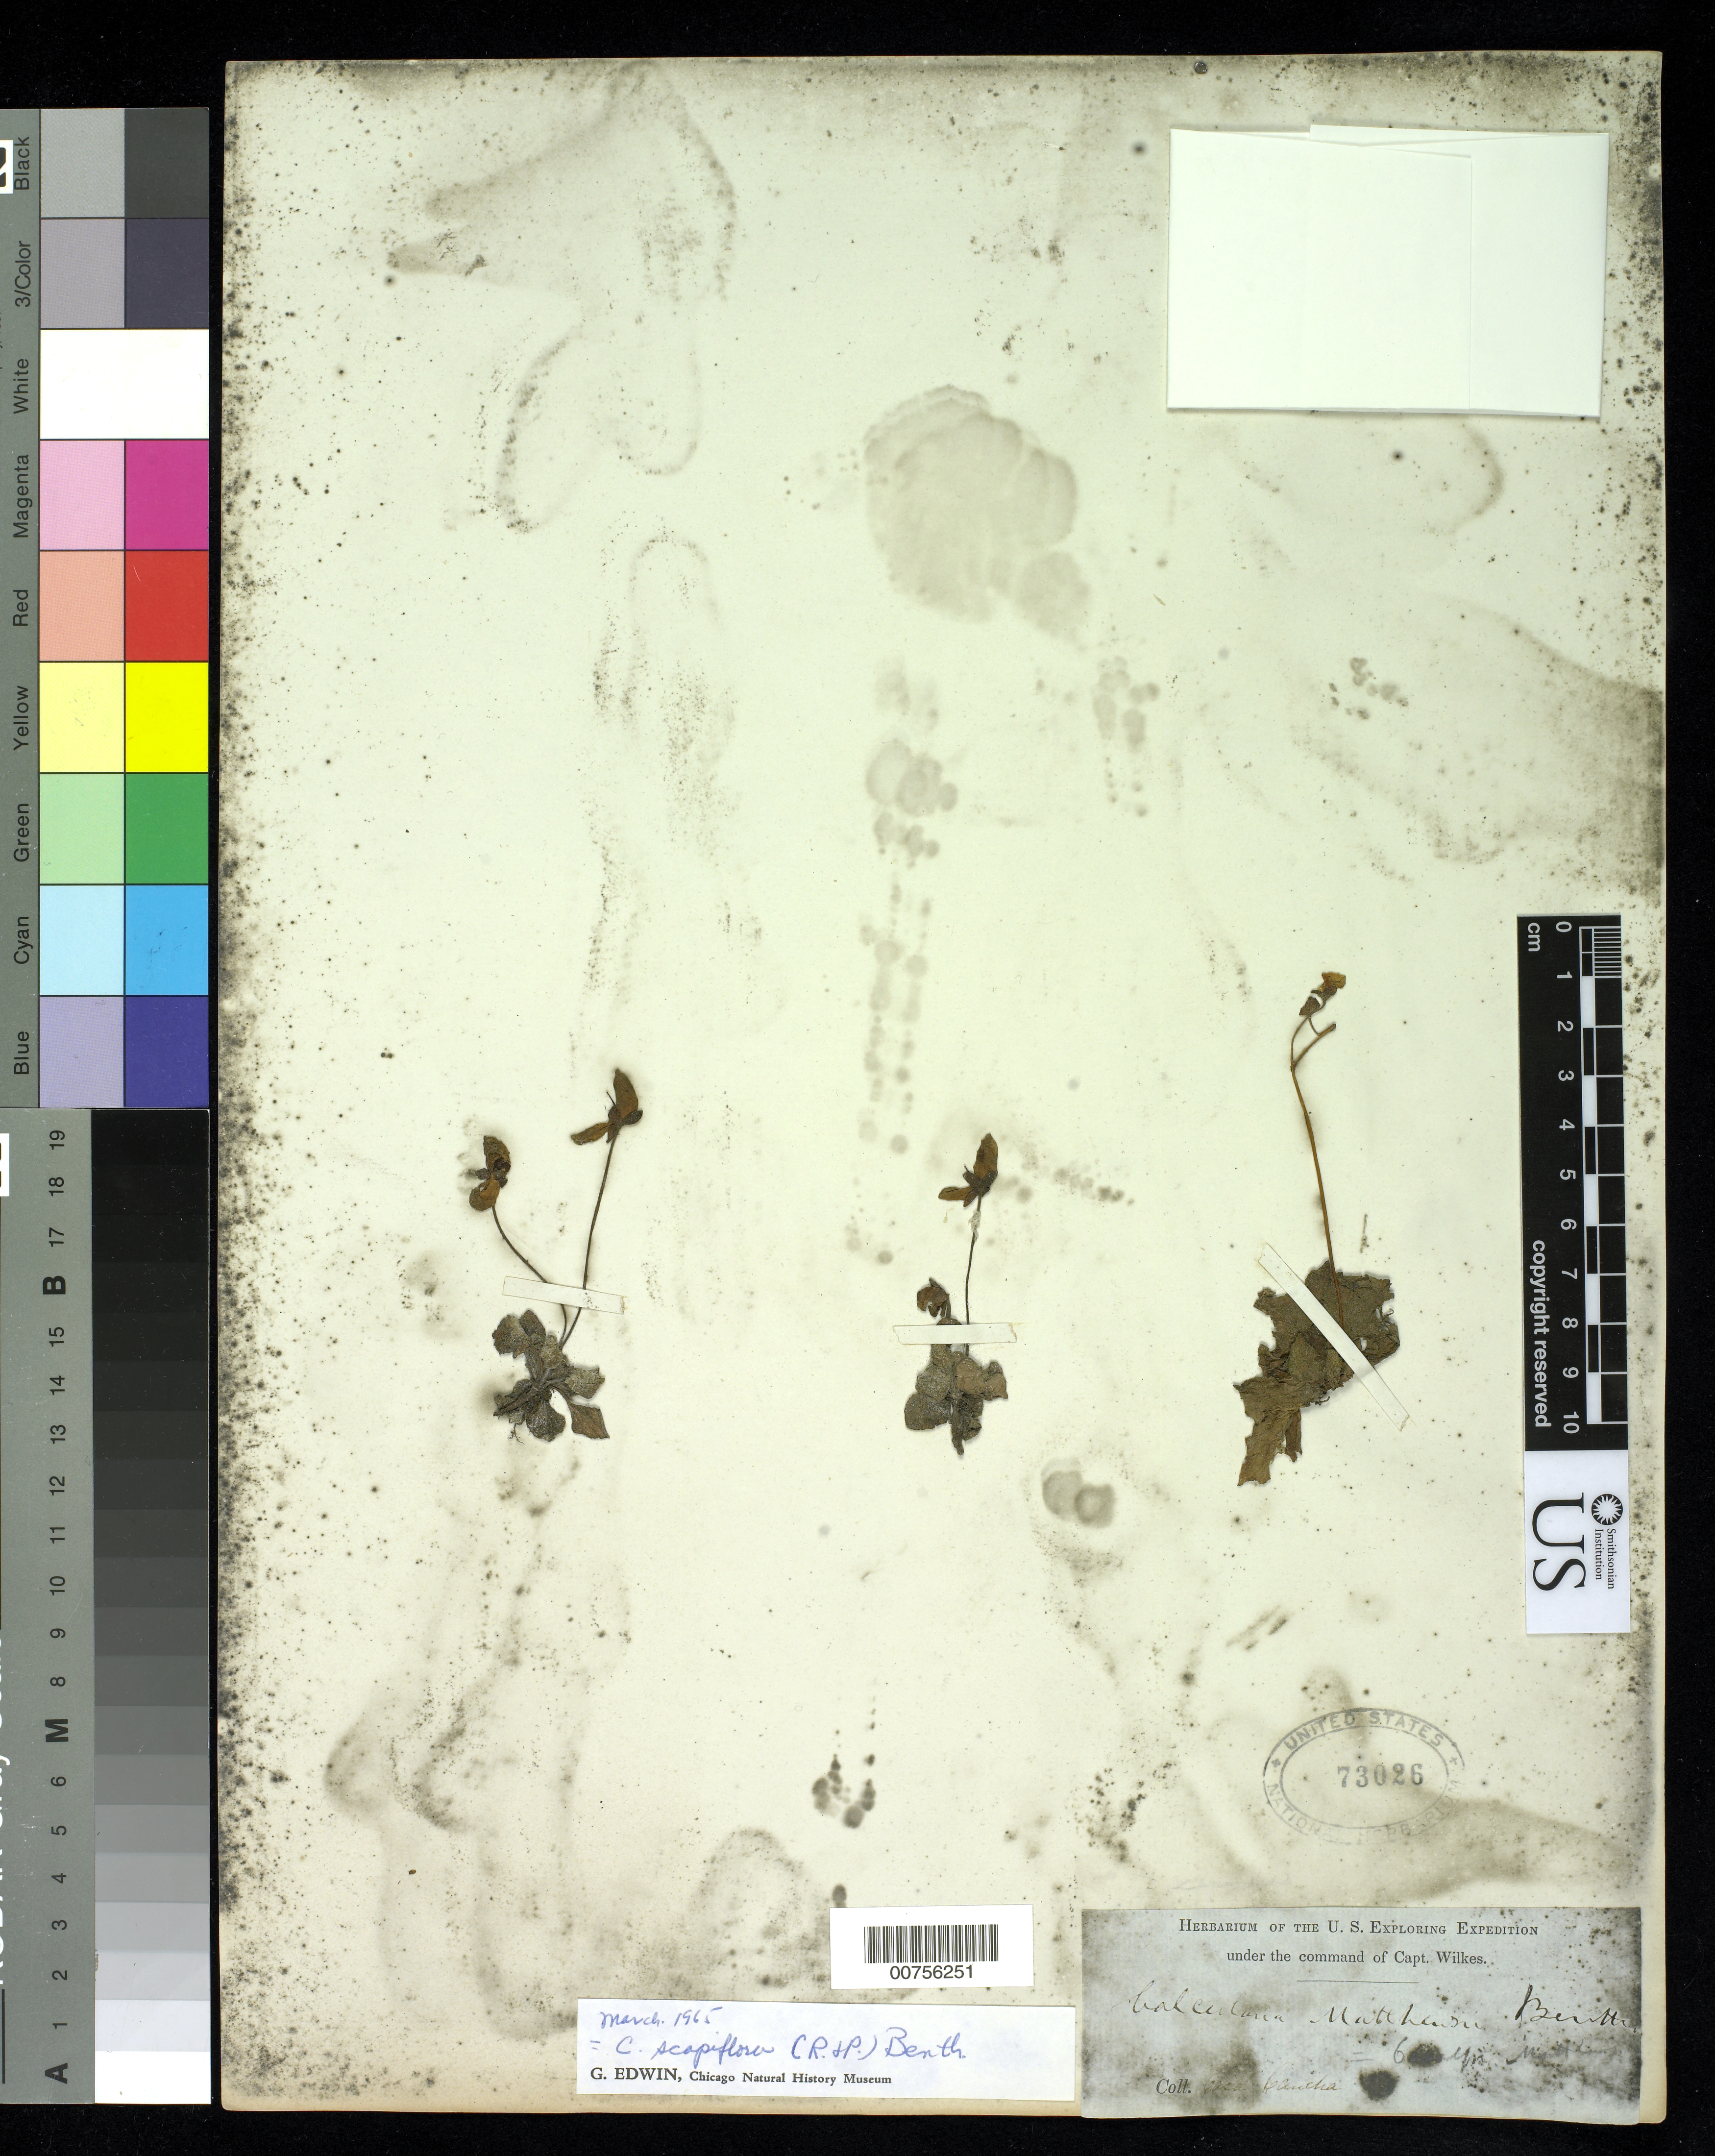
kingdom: Plantae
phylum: Tracheophyta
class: Magnoliopsida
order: Lamiales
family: Calceolariaceae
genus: Calceolaria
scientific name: Calceolaria matthewsii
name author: Benth.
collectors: Wilkes Explor. Exped.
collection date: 1838/1842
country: Peru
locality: Casa Cancha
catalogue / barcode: US 73026